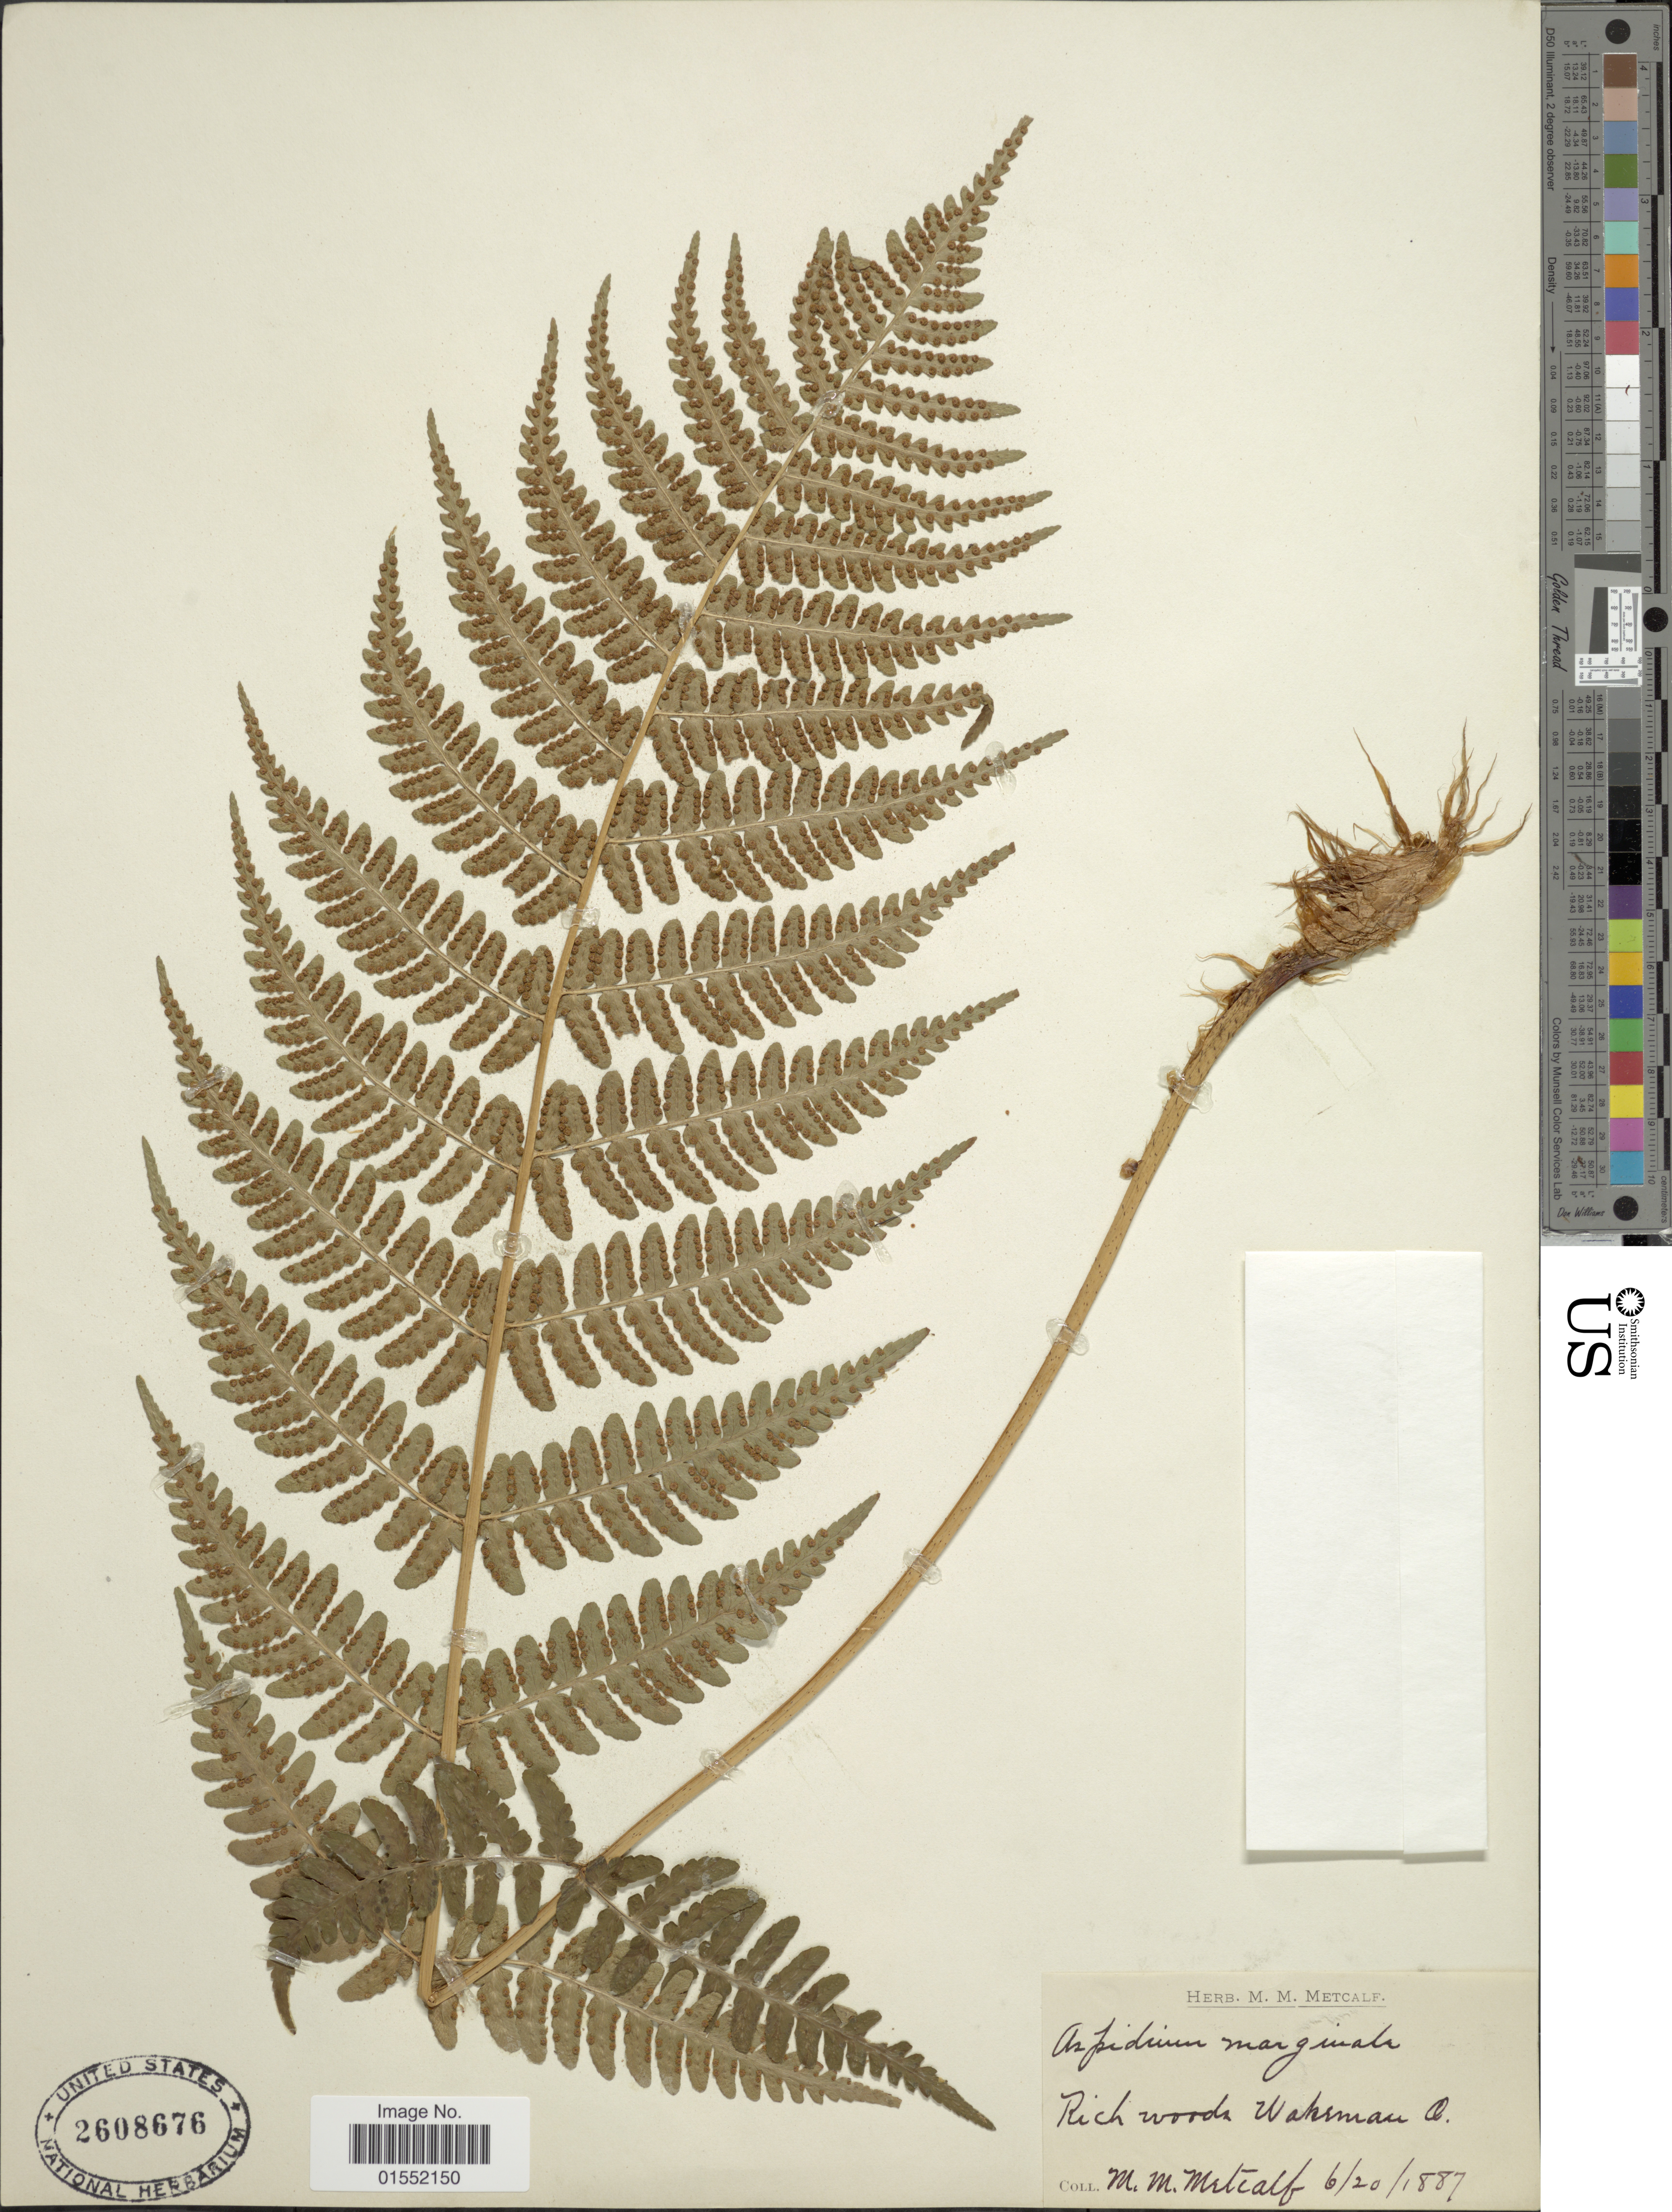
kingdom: Plantae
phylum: Tracheophyta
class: Polypodiopsida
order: Polypodiales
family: Dryopteridaceae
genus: Dryopteris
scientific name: Dryopteris marginalis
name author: (L.) A. Gray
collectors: M. Metcalf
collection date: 1887-06-20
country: United States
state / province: Ohio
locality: Rich woods Wakeman O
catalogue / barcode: US 2608676